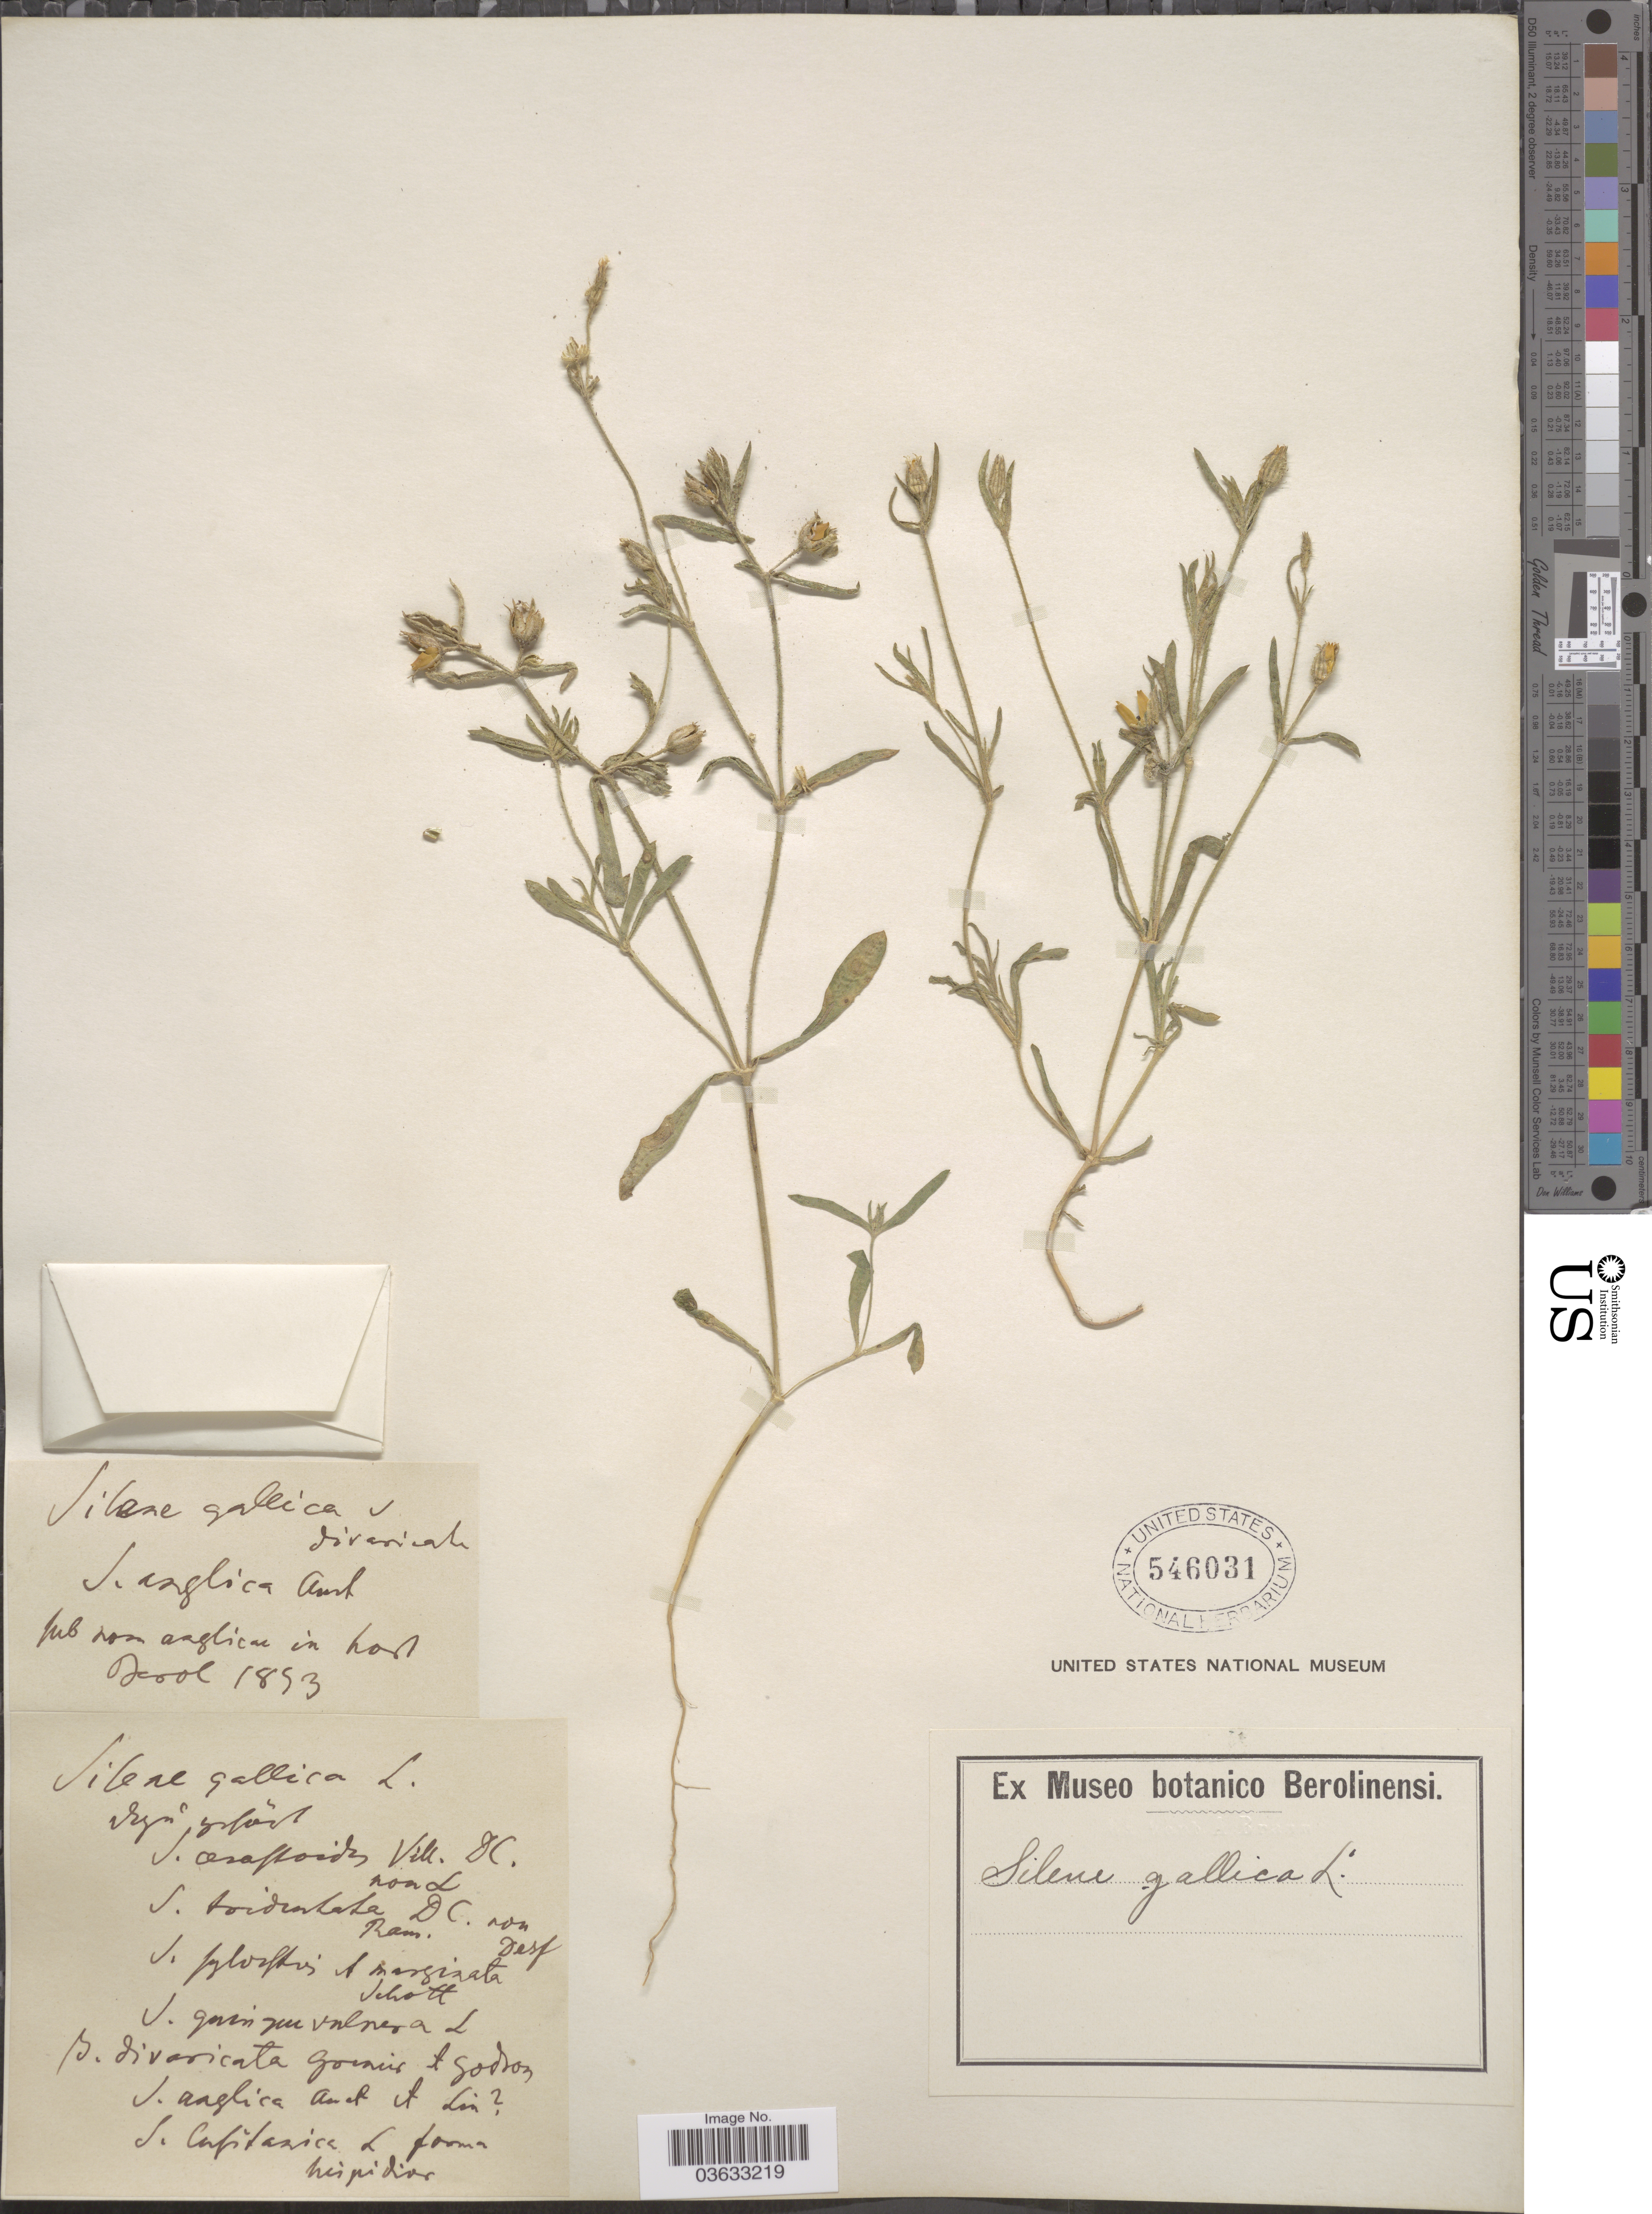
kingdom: Plantae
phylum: Tracheophyta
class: Magnoliopsida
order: Caryophyllales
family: Caryophyllaceae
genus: Silene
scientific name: Silene gallica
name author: L.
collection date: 1893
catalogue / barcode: US 546031